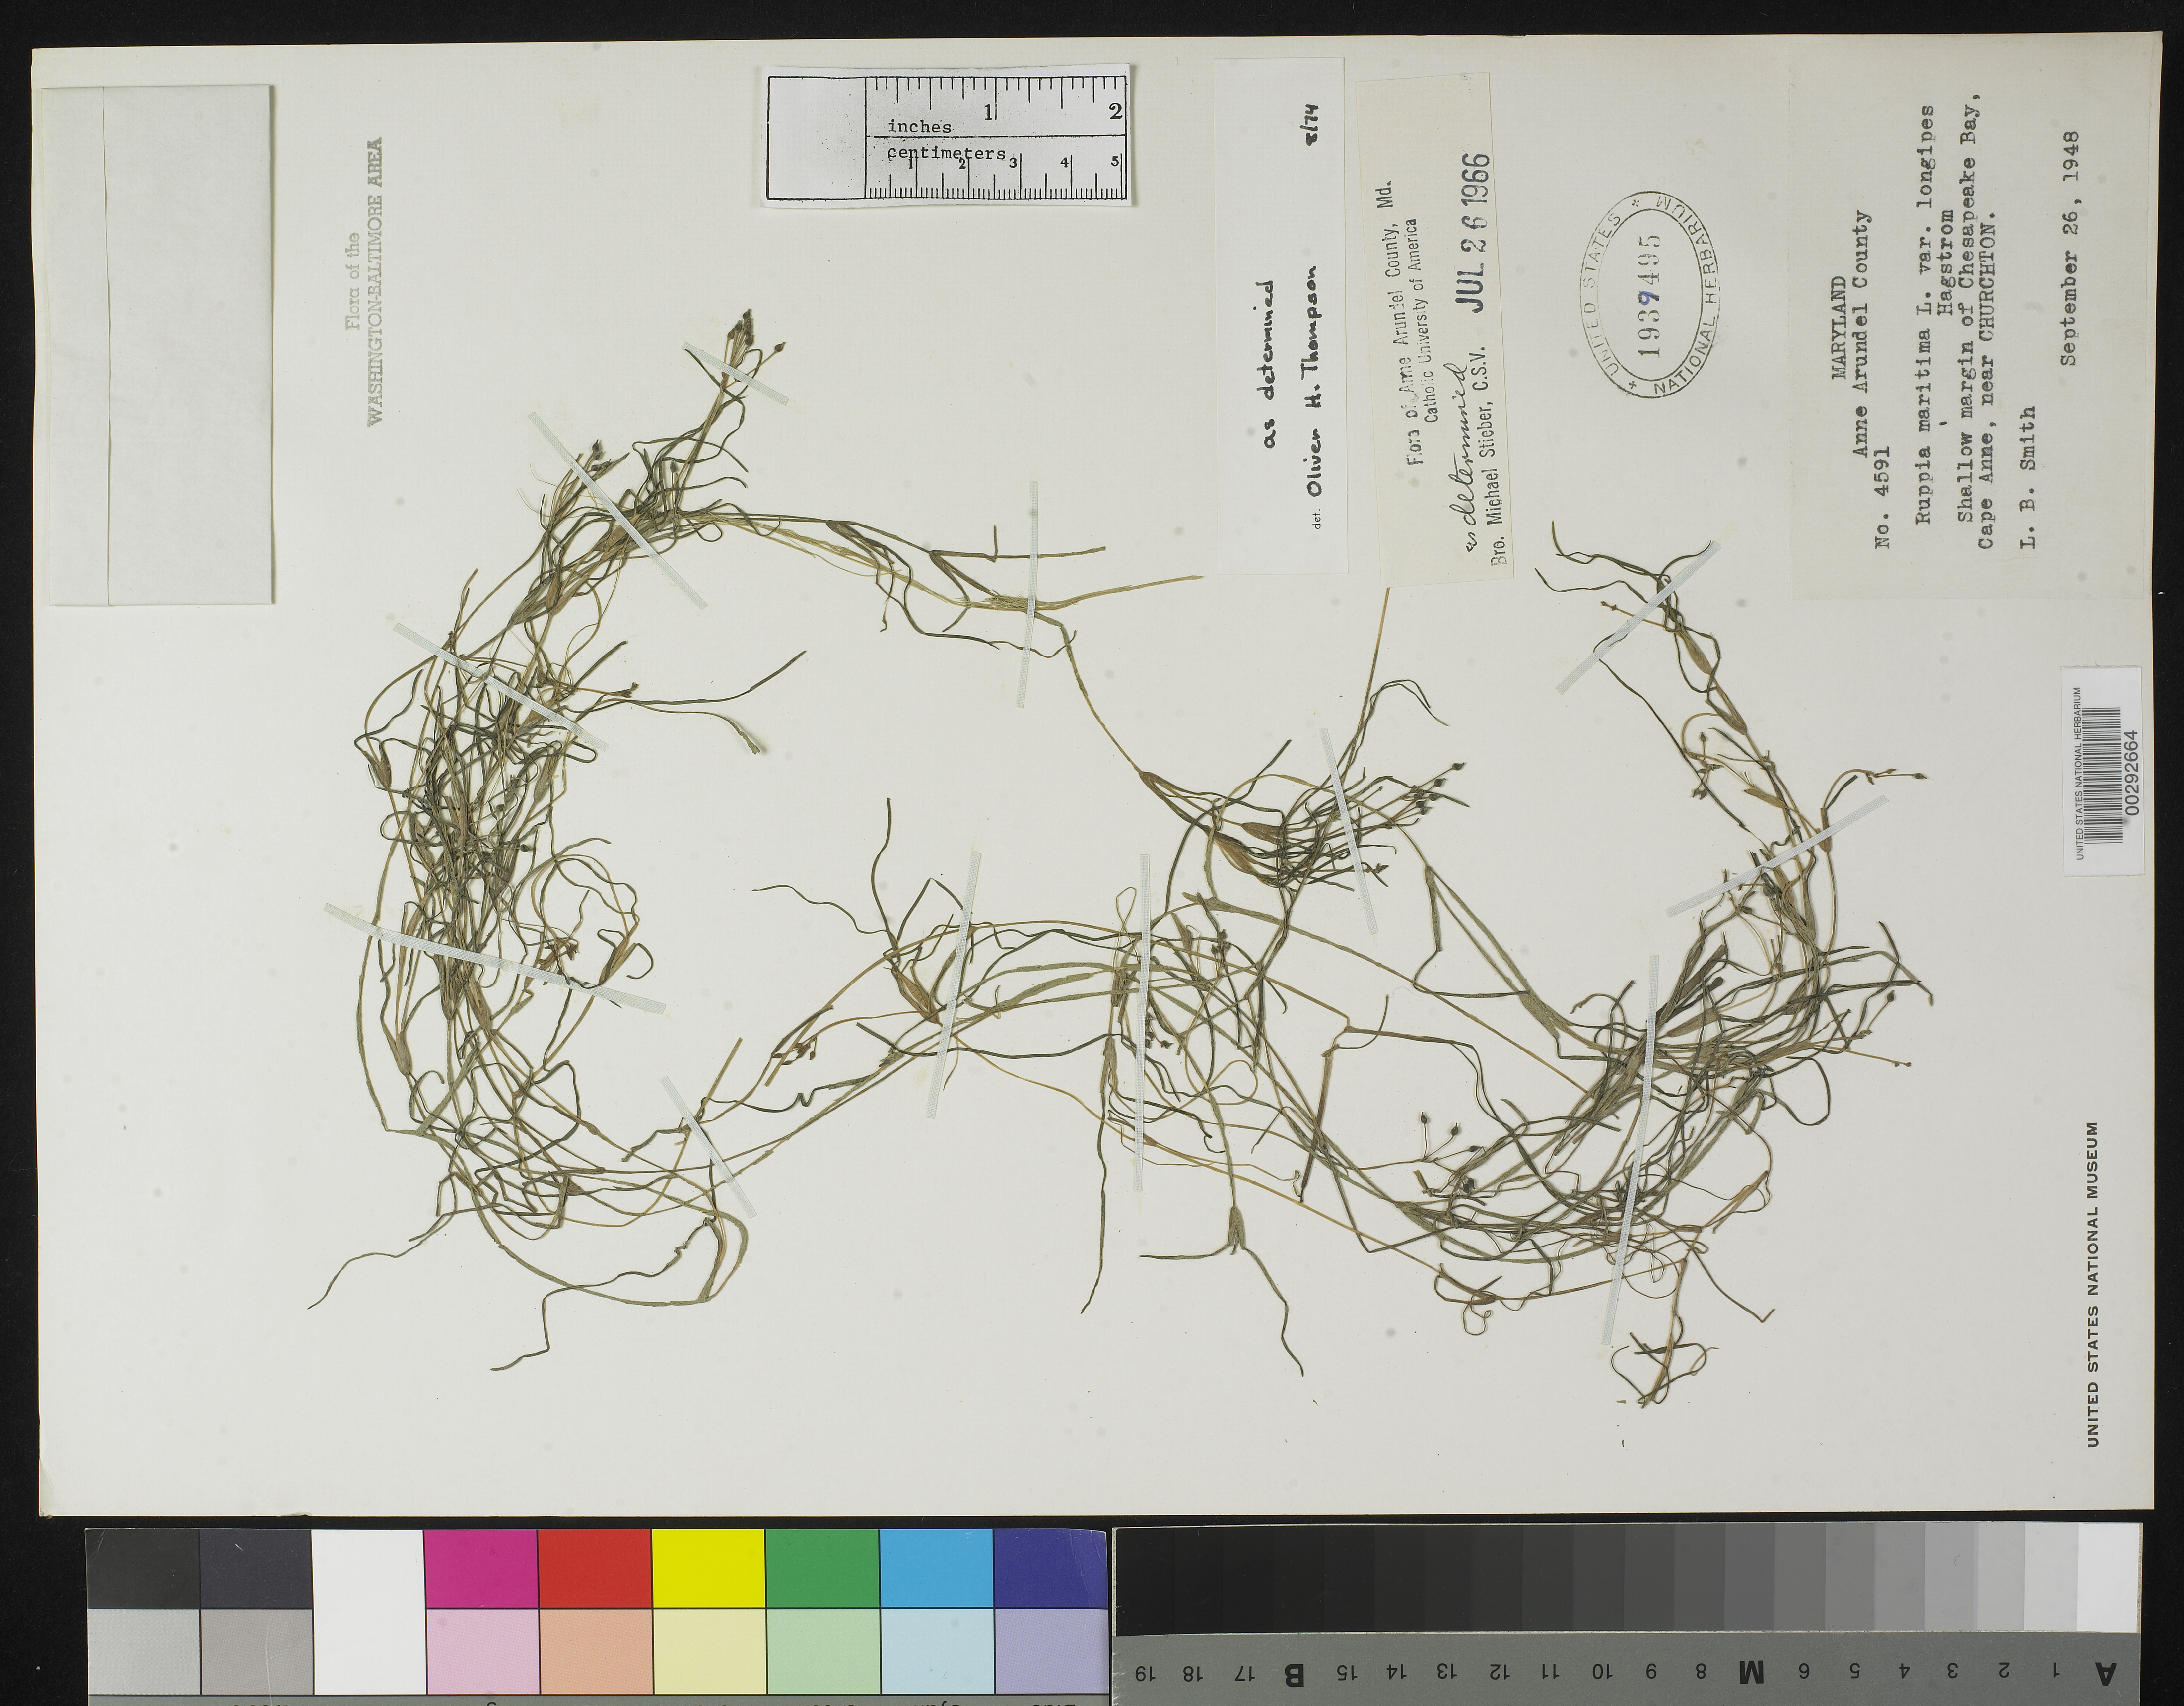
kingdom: Plantae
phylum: Tracheophyta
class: Liliopsida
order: Alismatales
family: Ruppiaceae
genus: Ruppia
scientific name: Ruppia maritima var. longipes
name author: Hagstr.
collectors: L. Smith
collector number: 4591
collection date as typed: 26 Sep 1948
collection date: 1948-09-26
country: United States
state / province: Maryland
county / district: Anne Arundel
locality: Chesapeake Bay, Cape Anne, near Churchton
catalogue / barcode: US 1939495